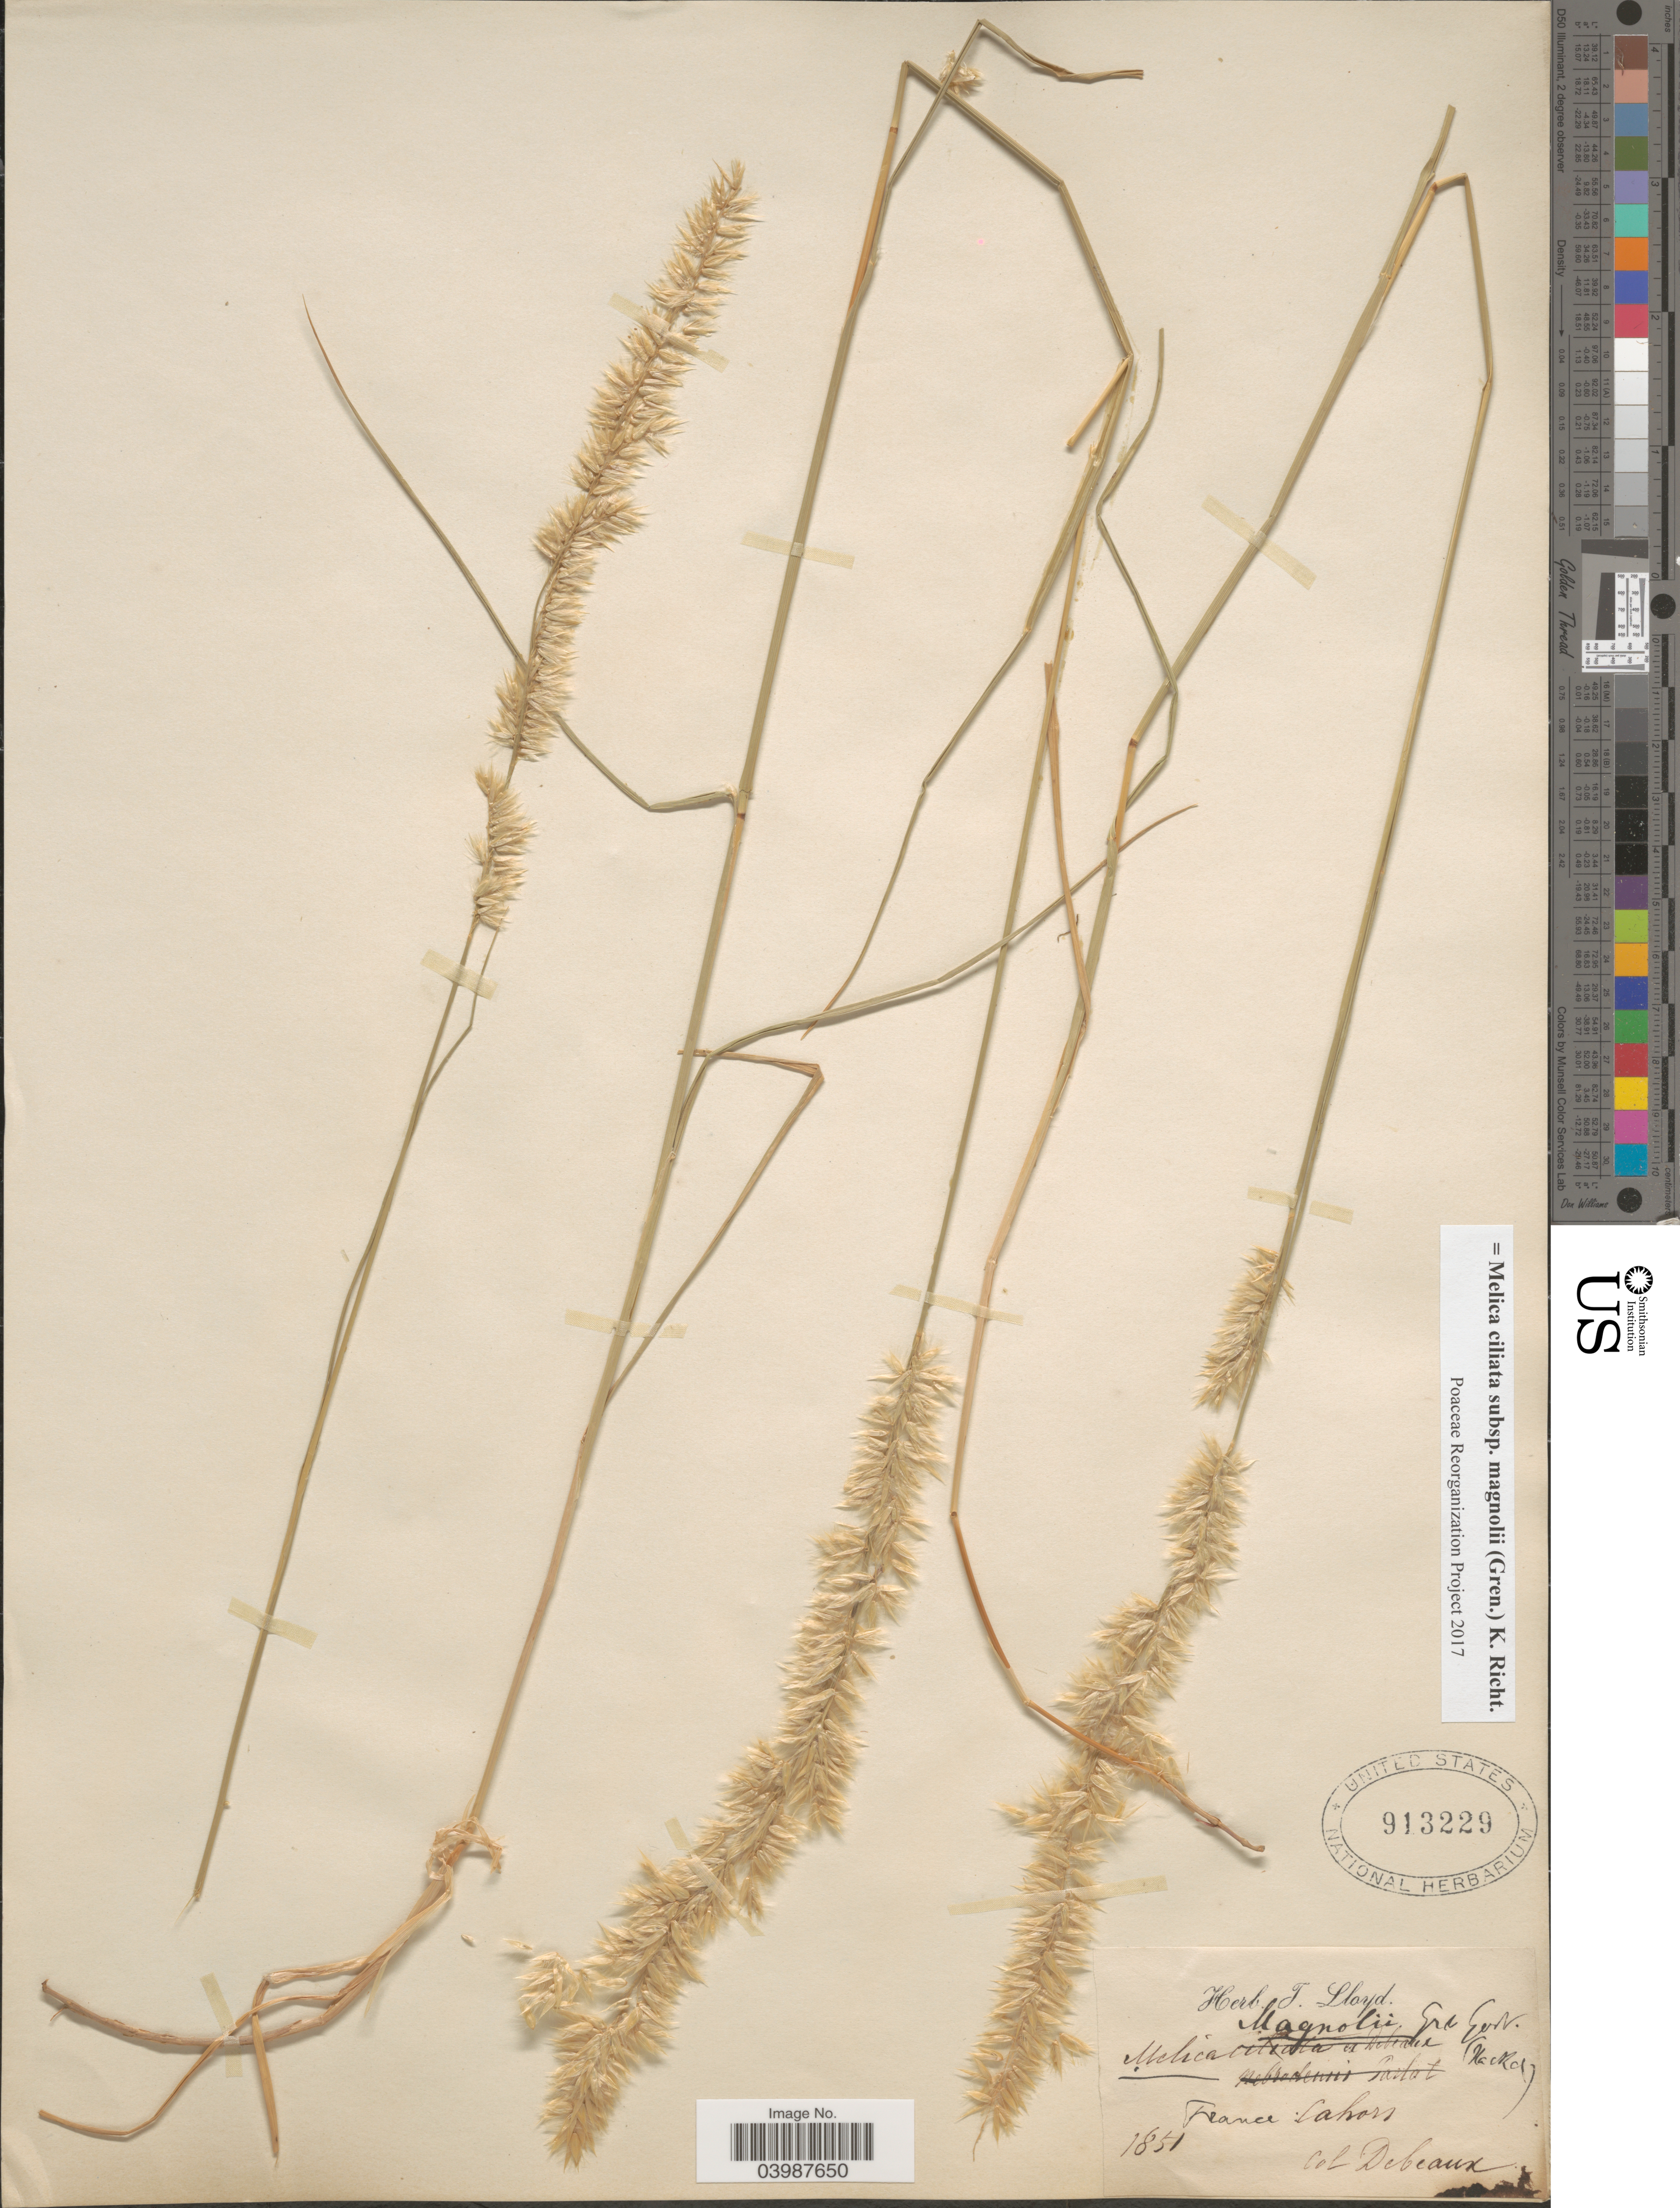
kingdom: Plantae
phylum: Tracheophyta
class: Liliopsida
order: Poales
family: Poaceae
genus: Melica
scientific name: Melica ciliata subsp. magnolii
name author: K. Richt.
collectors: -. Debeaux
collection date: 1851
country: France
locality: Cahors.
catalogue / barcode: US 913229